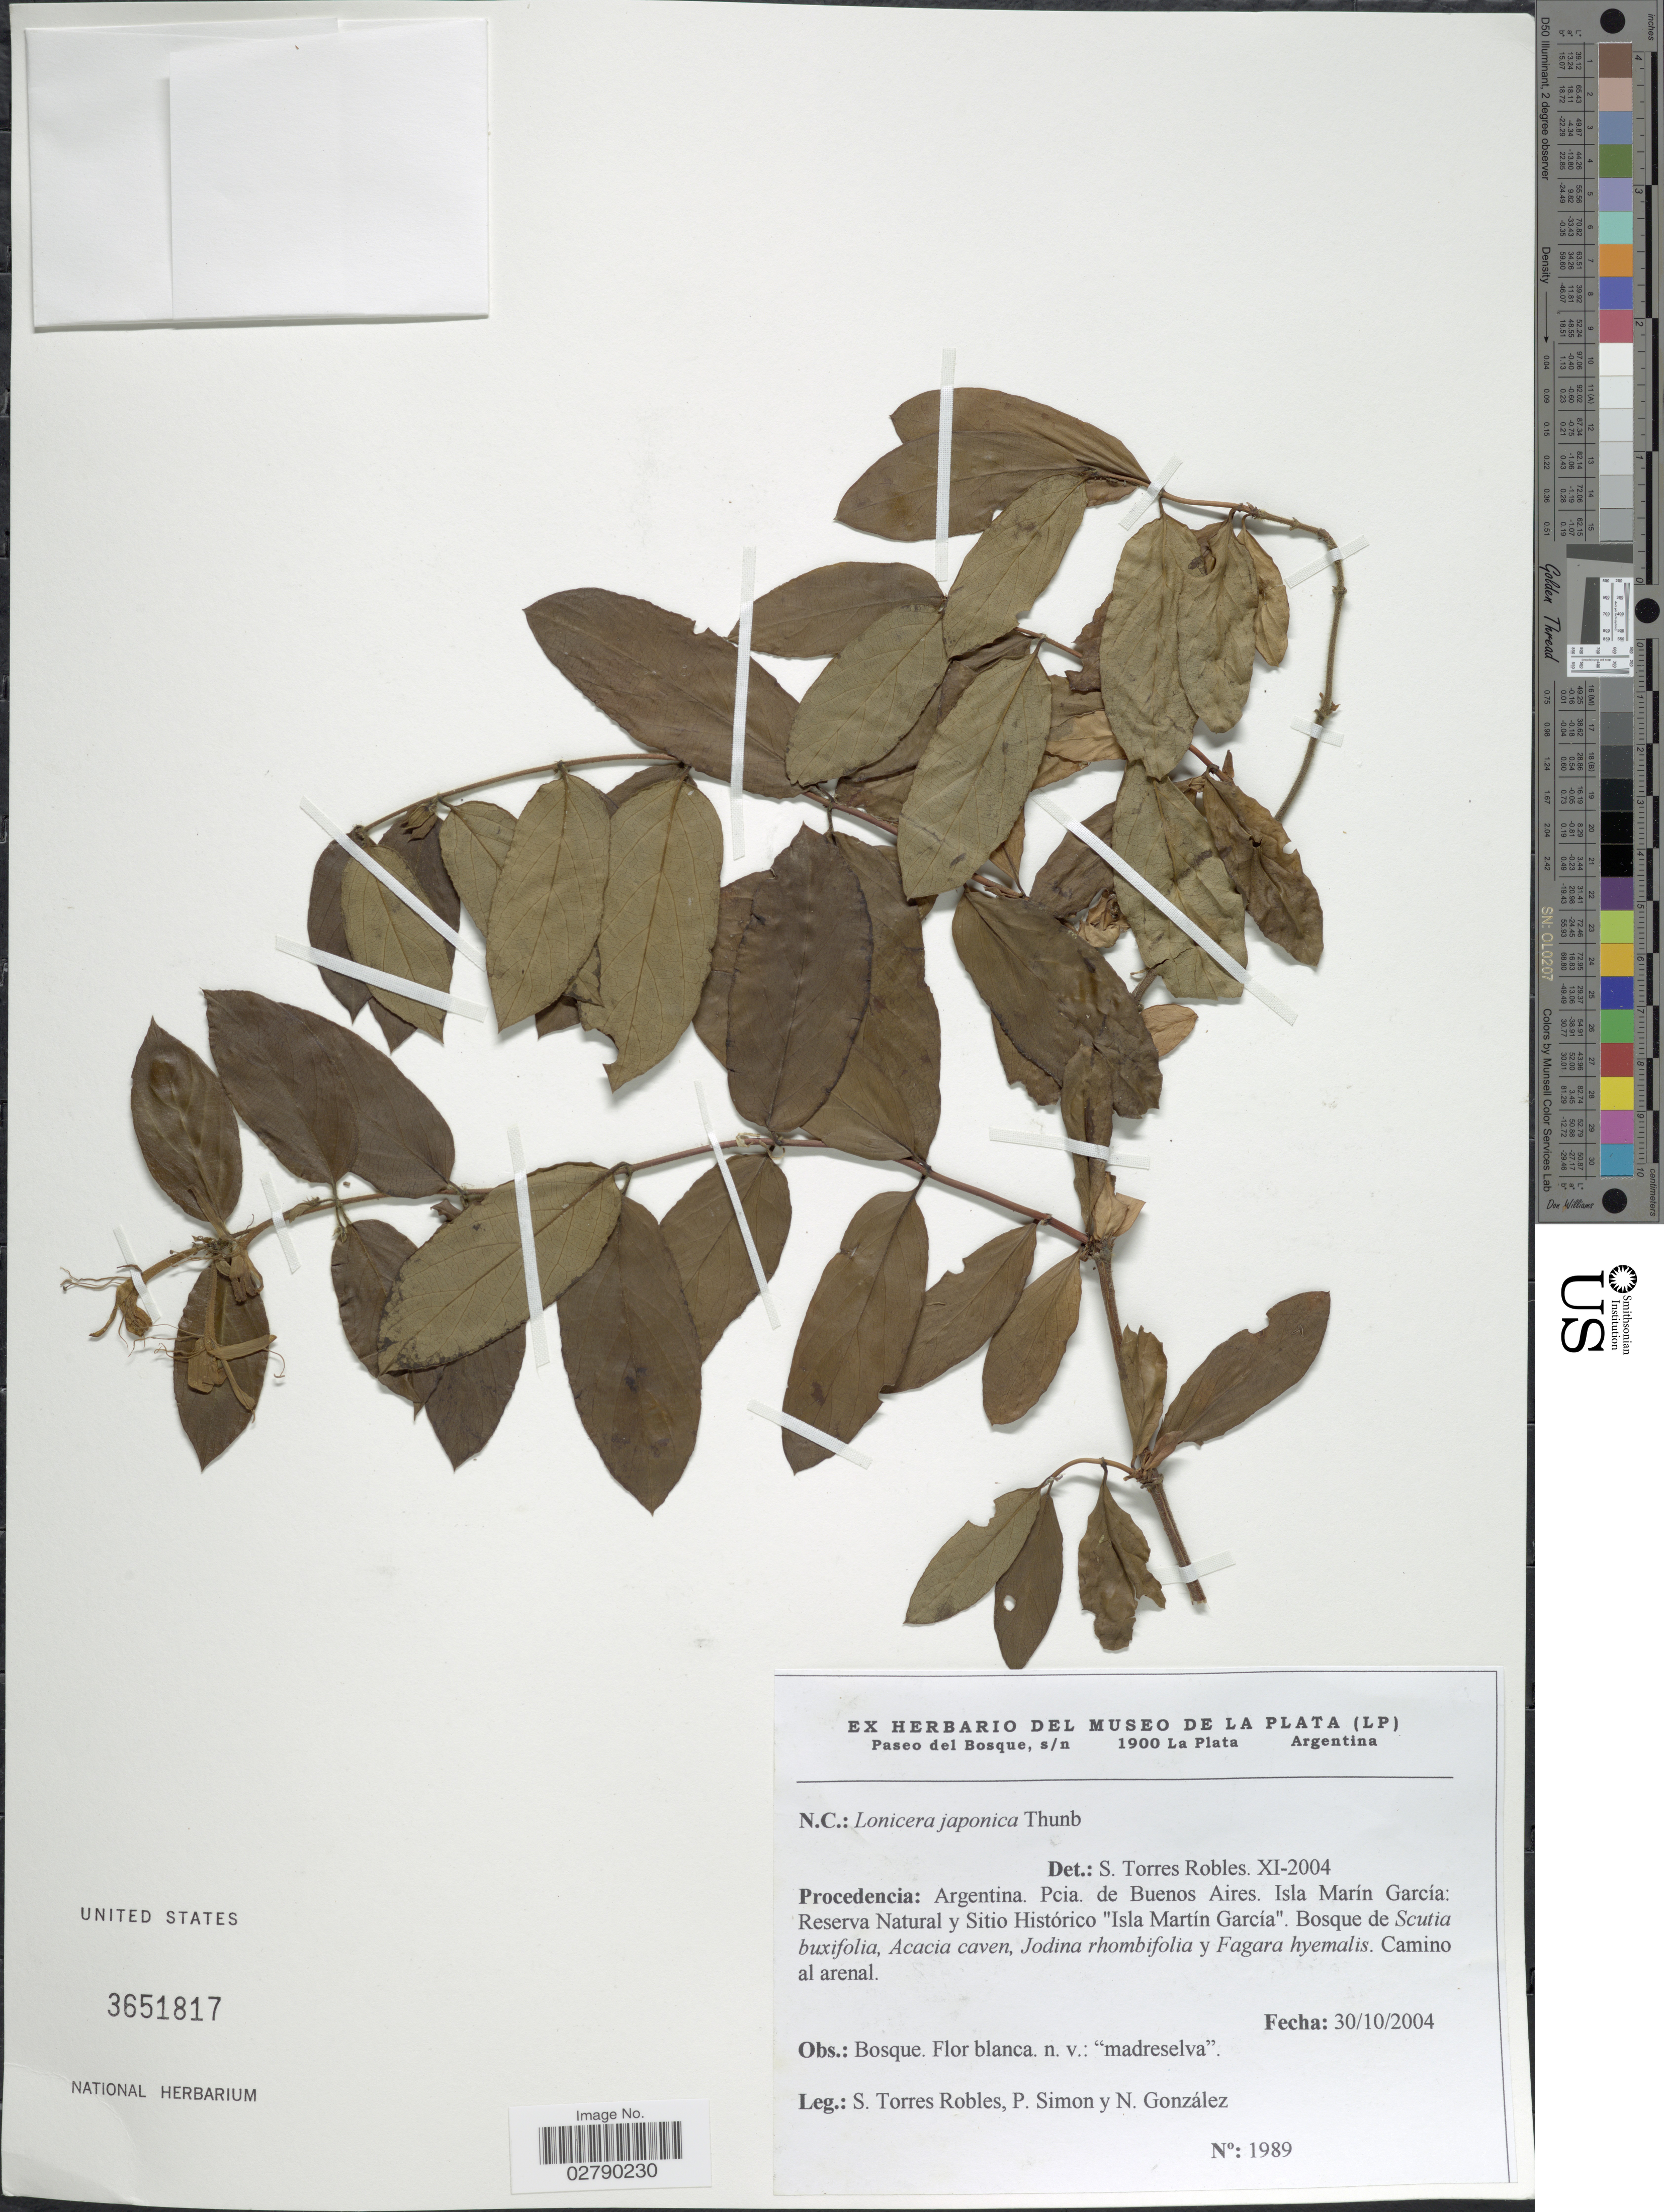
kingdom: Plantae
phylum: Tracheophyta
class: Magnoliopsida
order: Dipsacales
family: Caprifoliaceae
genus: Lonicera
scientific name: Lonicera japonica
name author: Thunb.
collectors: S. Torres Robles, P. Simon & N. Gonzalez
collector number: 1989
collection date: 2004-10-30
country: Argentina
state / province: Buenos Aires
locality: Isla Marín García: Reserva Natural y Sitio Histórico "Isla Martín García".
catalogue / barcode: US 3651817